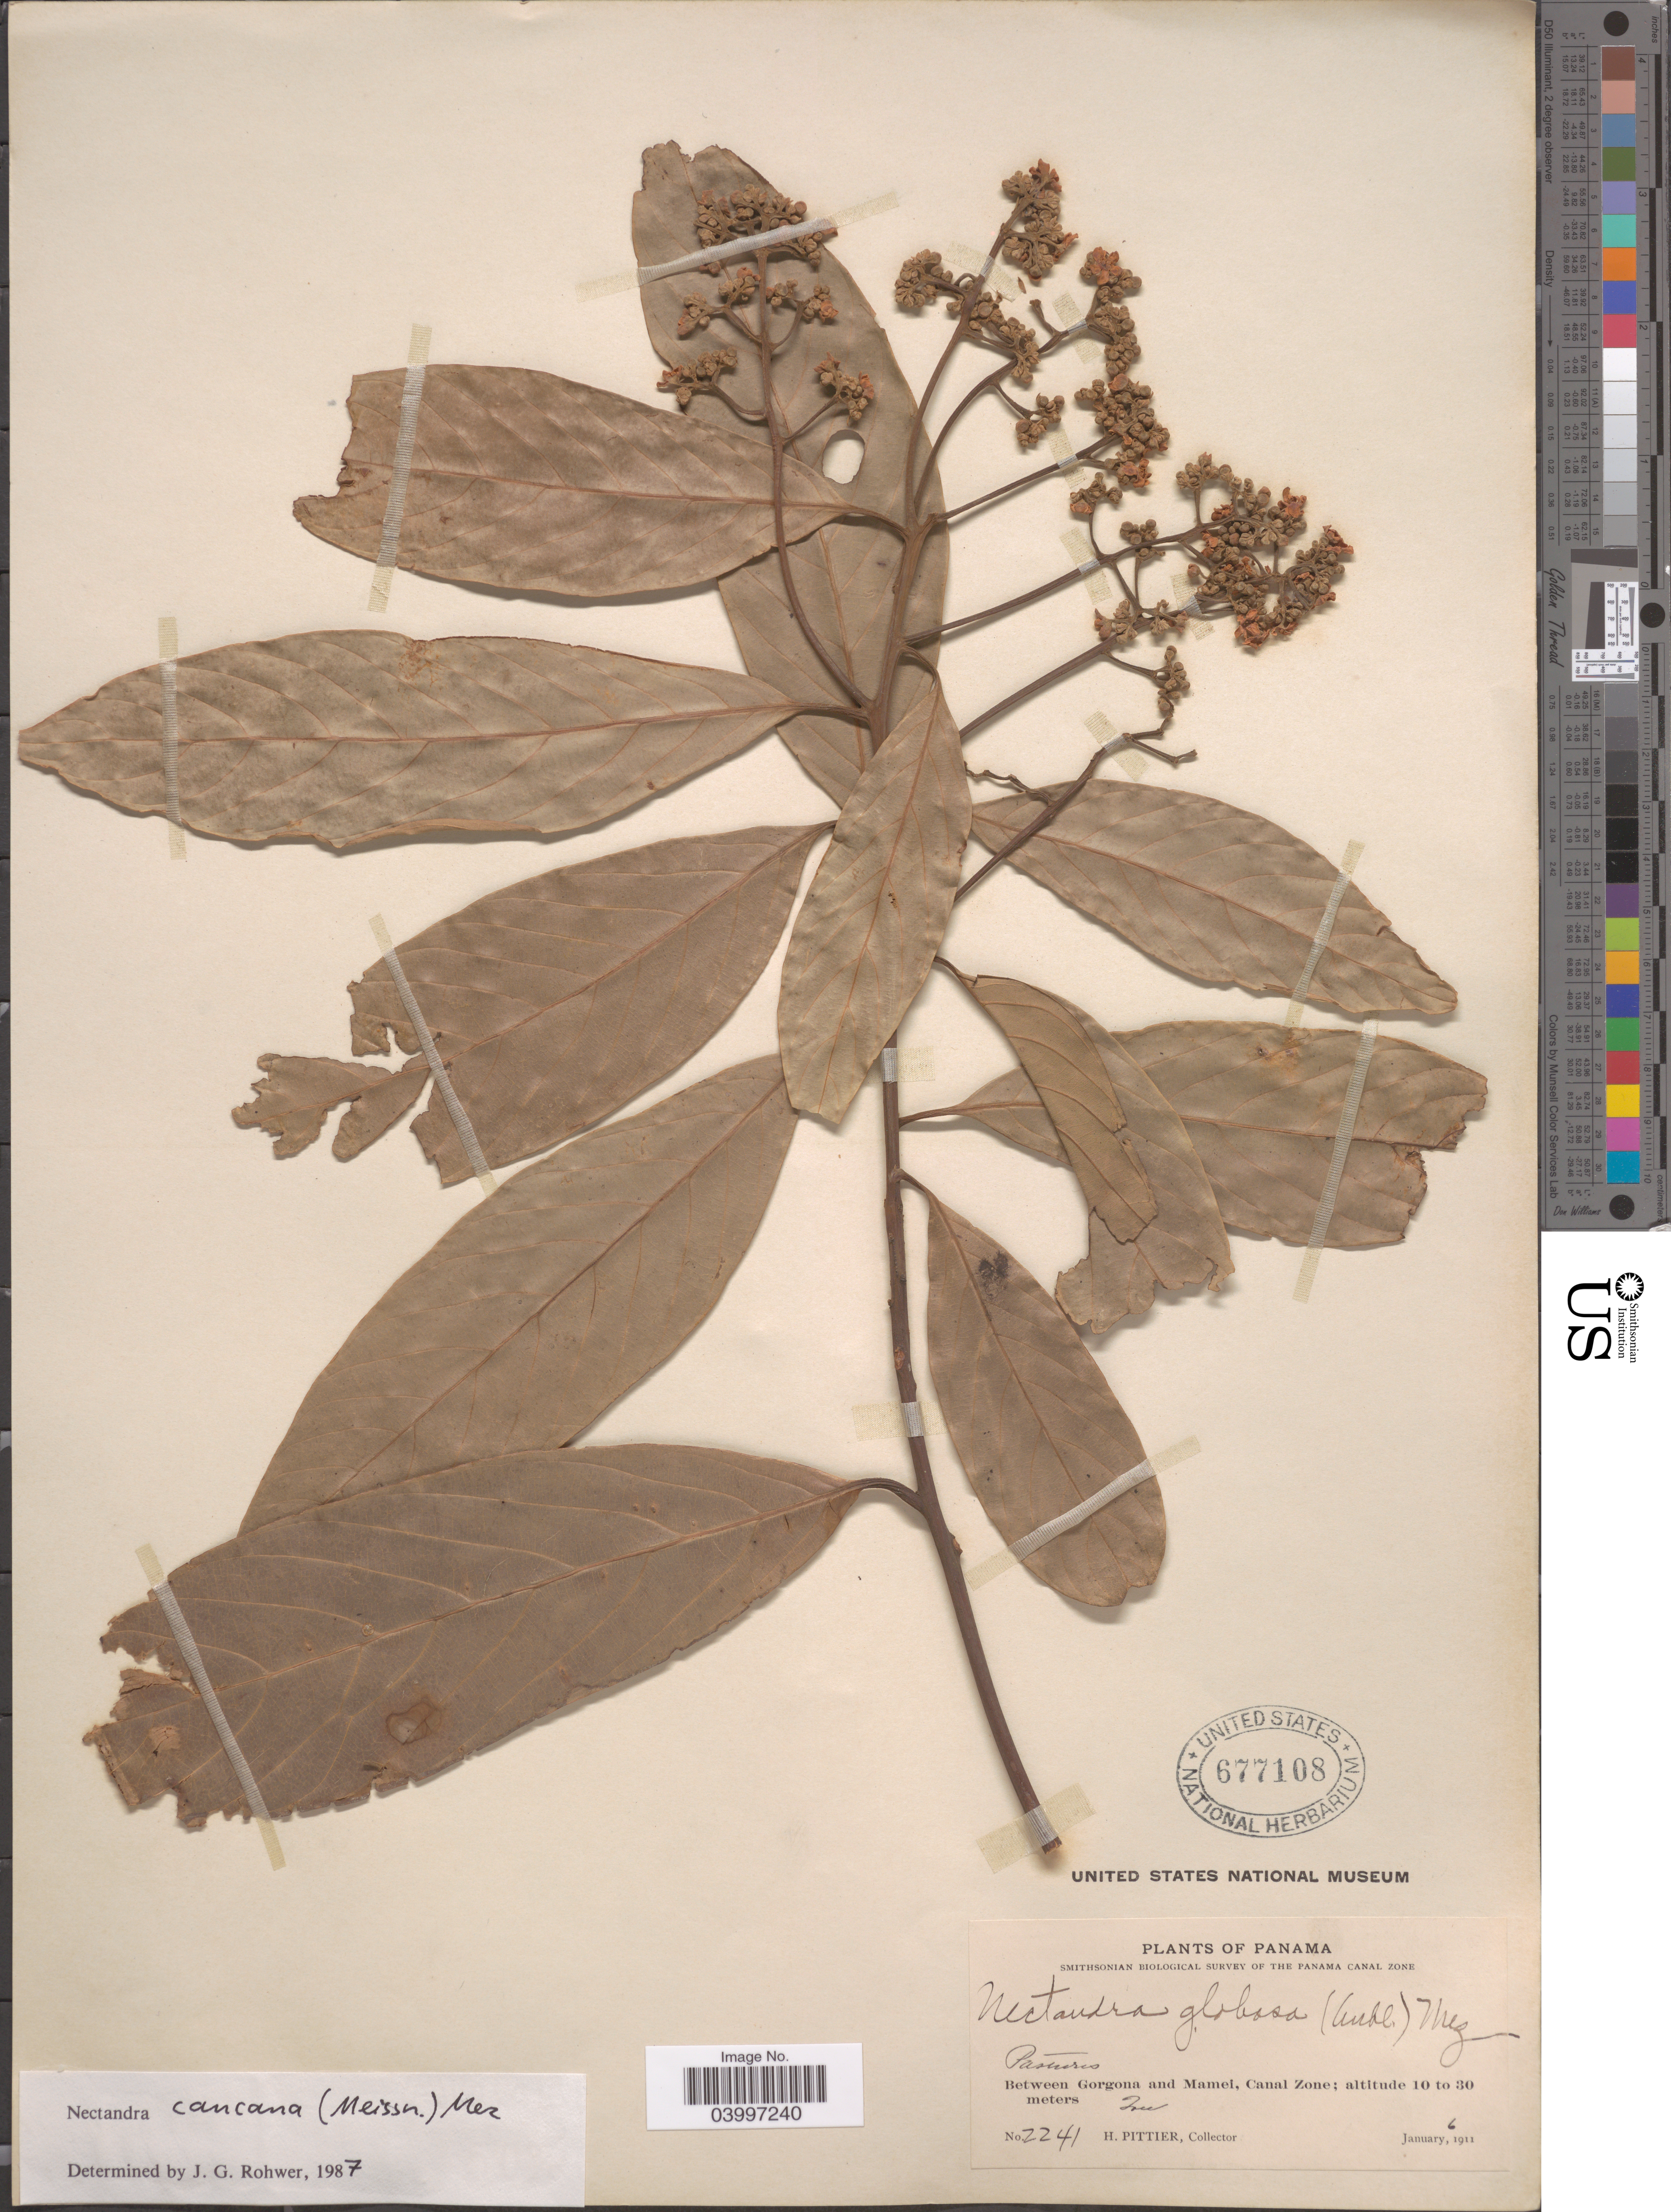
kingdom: Plantae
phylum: Tracheophyta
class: Magnoliopsida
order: Laurales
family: Lauraceae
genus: Nectandra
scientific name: Nectandra caucana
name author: (Meisn.) Mez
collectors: H. F. Pittier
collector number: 2241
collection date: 1911-01-06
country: Panama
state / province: Colón / Panamá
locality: The Panama Canal Zone. Pastures. Between Gorgona and Mamei, Canal Zone.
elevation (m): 10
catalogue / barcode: US 677108